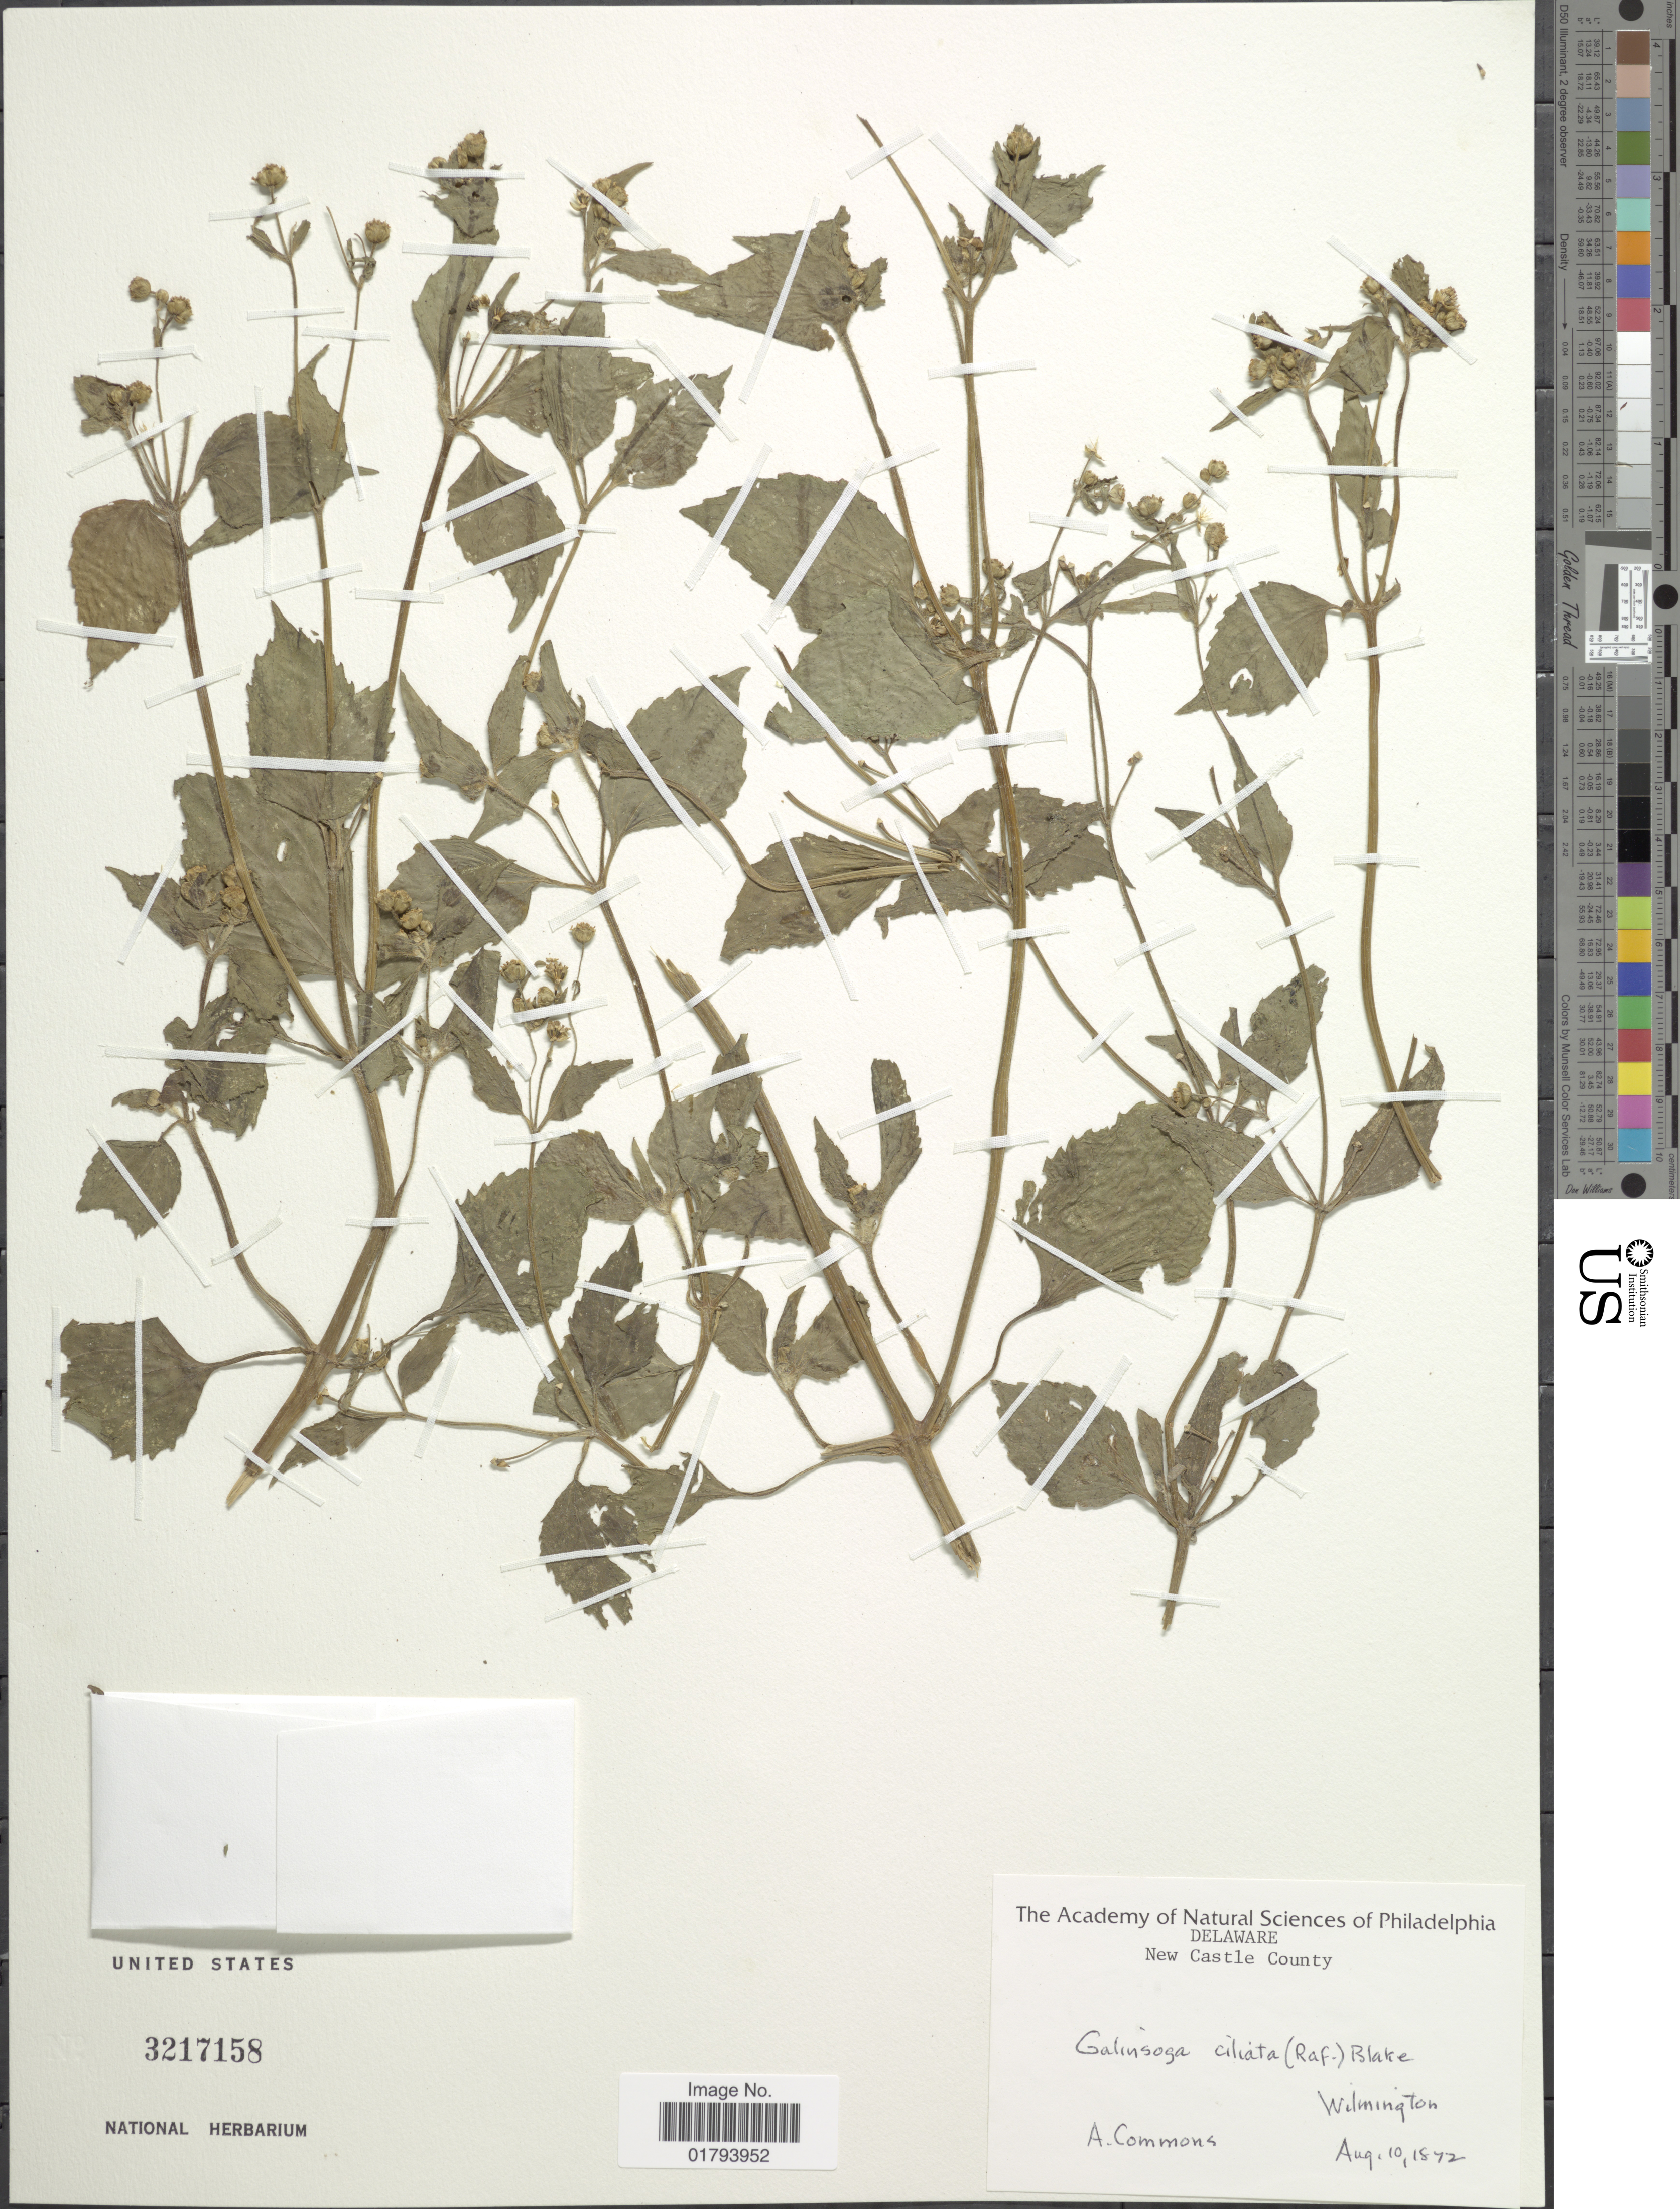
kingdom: Plantae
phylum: Tracheophyta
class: Magnoliopsida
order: Asterales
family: Asteraceae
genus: Galinsoga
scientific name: Galinsoga quadriradiata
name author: Ruiz & Pav.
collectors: A. Commons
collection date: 1872-08-10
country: United States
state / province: Delaware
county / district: New Castle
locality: New Castle County, Wilmington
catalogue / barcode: US 3217158